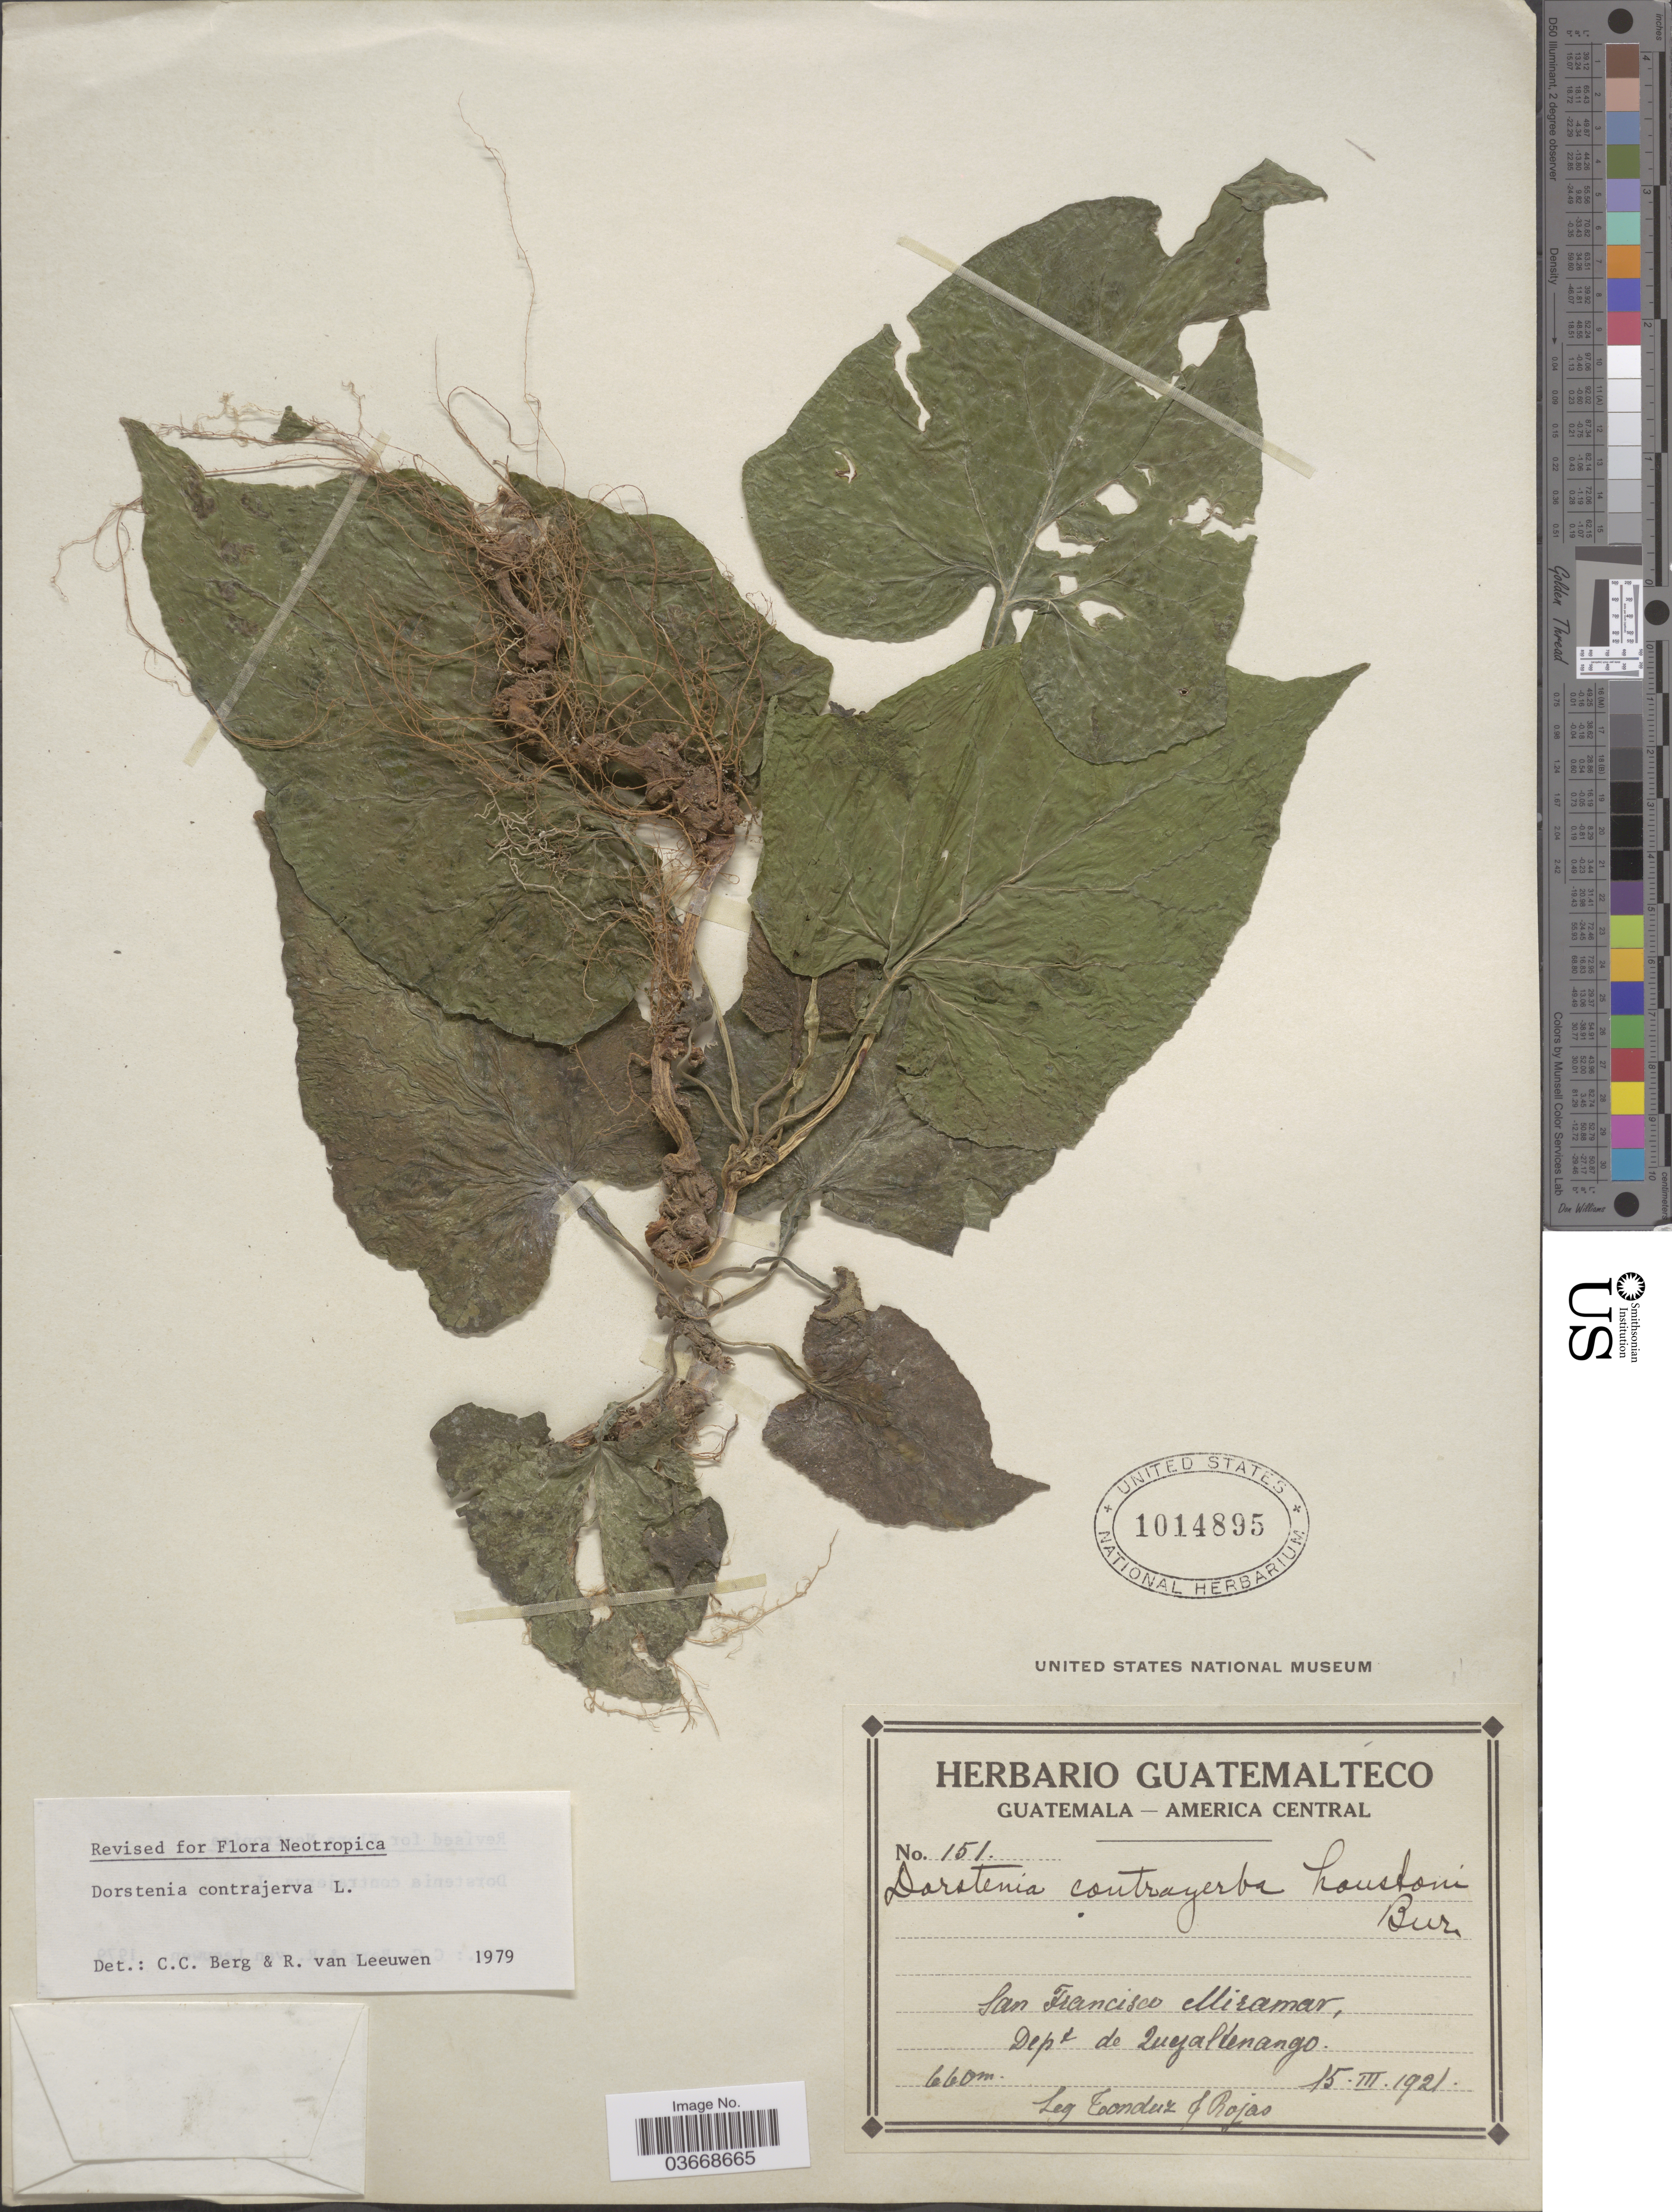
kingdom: Plantae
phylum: Tracheophyta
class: Magnoliopsida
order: Rosales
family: Moraceae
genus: Dorstenia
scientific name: Dorstenia contrajerva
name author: L.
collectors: Tonduz & Rojas, --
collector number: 151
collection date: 1921-03-15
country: Guatemala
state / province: Quetzaltenango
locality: San Francisco Miramar, Dept de Quezaltenango.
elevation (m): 660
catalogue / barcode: US 1014895